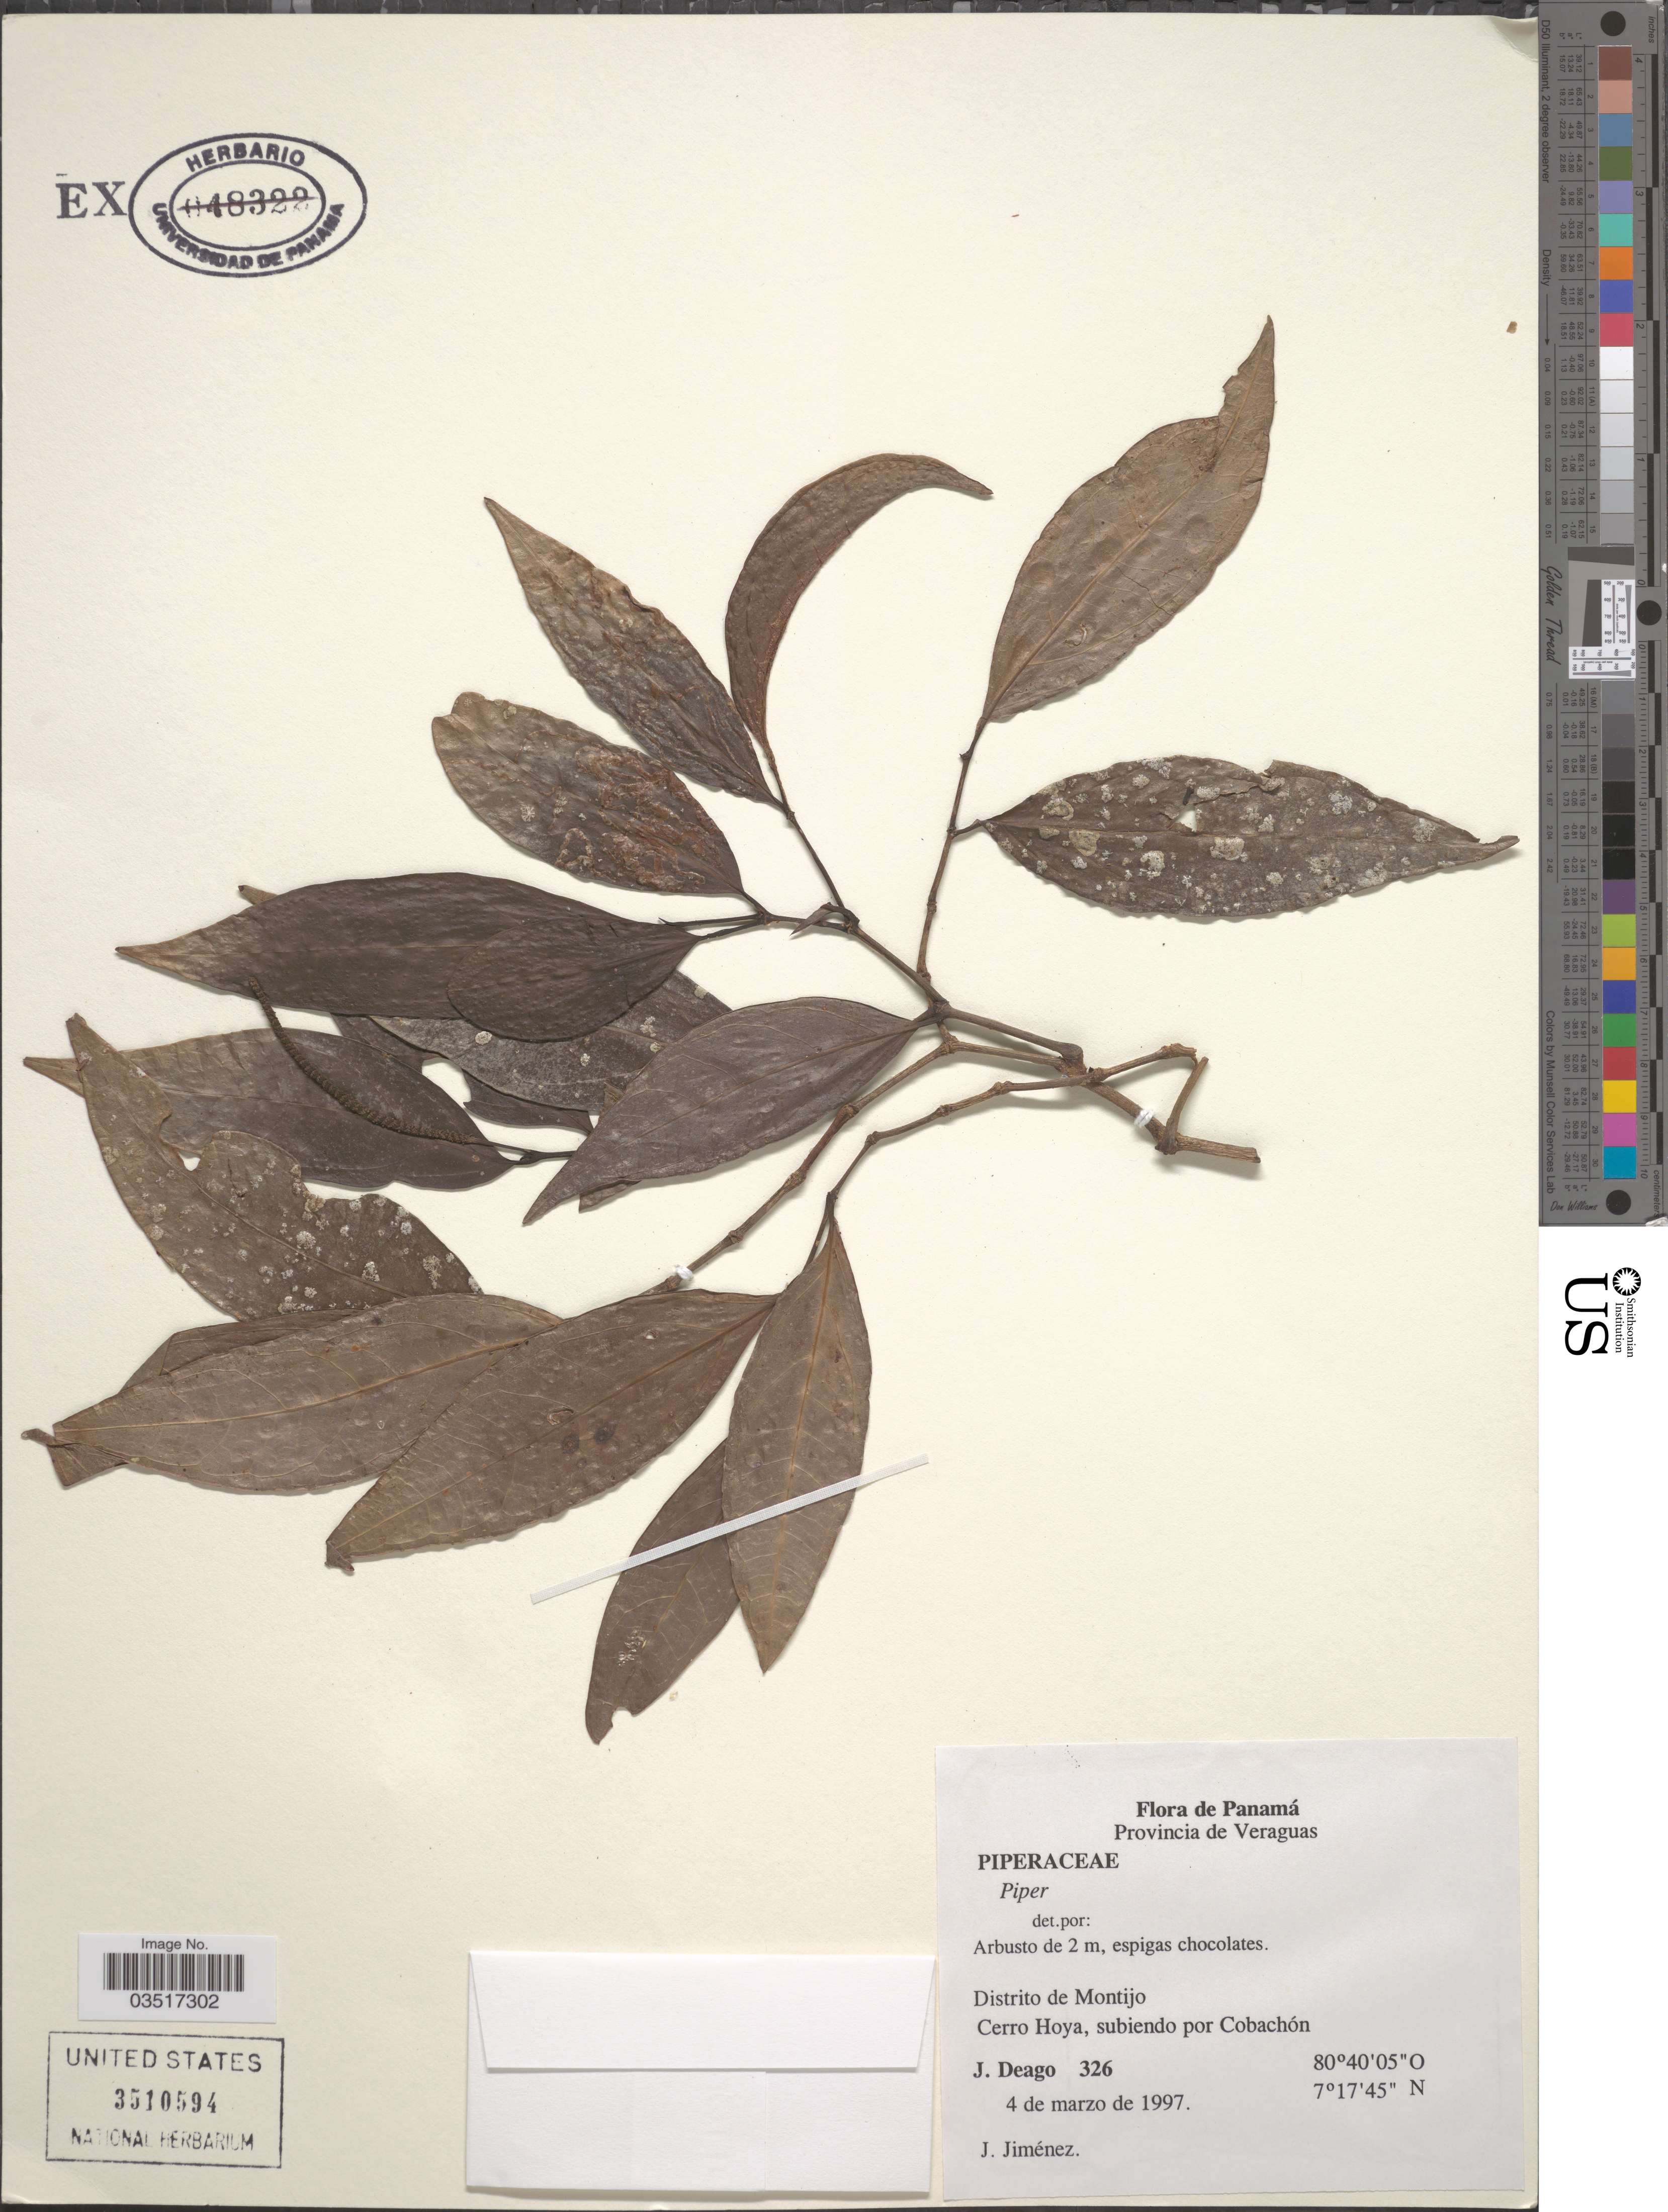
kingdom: Plantae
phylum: Tracheophyta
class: Magnoliopsida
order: Piperales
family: Piperaceae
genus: Piper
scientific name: Piper sp.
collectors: J. Deago & J. Jiménez Ramírez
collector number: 326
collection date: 1997-03-04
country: Panama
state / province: Veraguas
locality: Distrito de Montijo. Cerro Hoya, subiendo por Cobachón.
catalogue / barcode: US 3510594